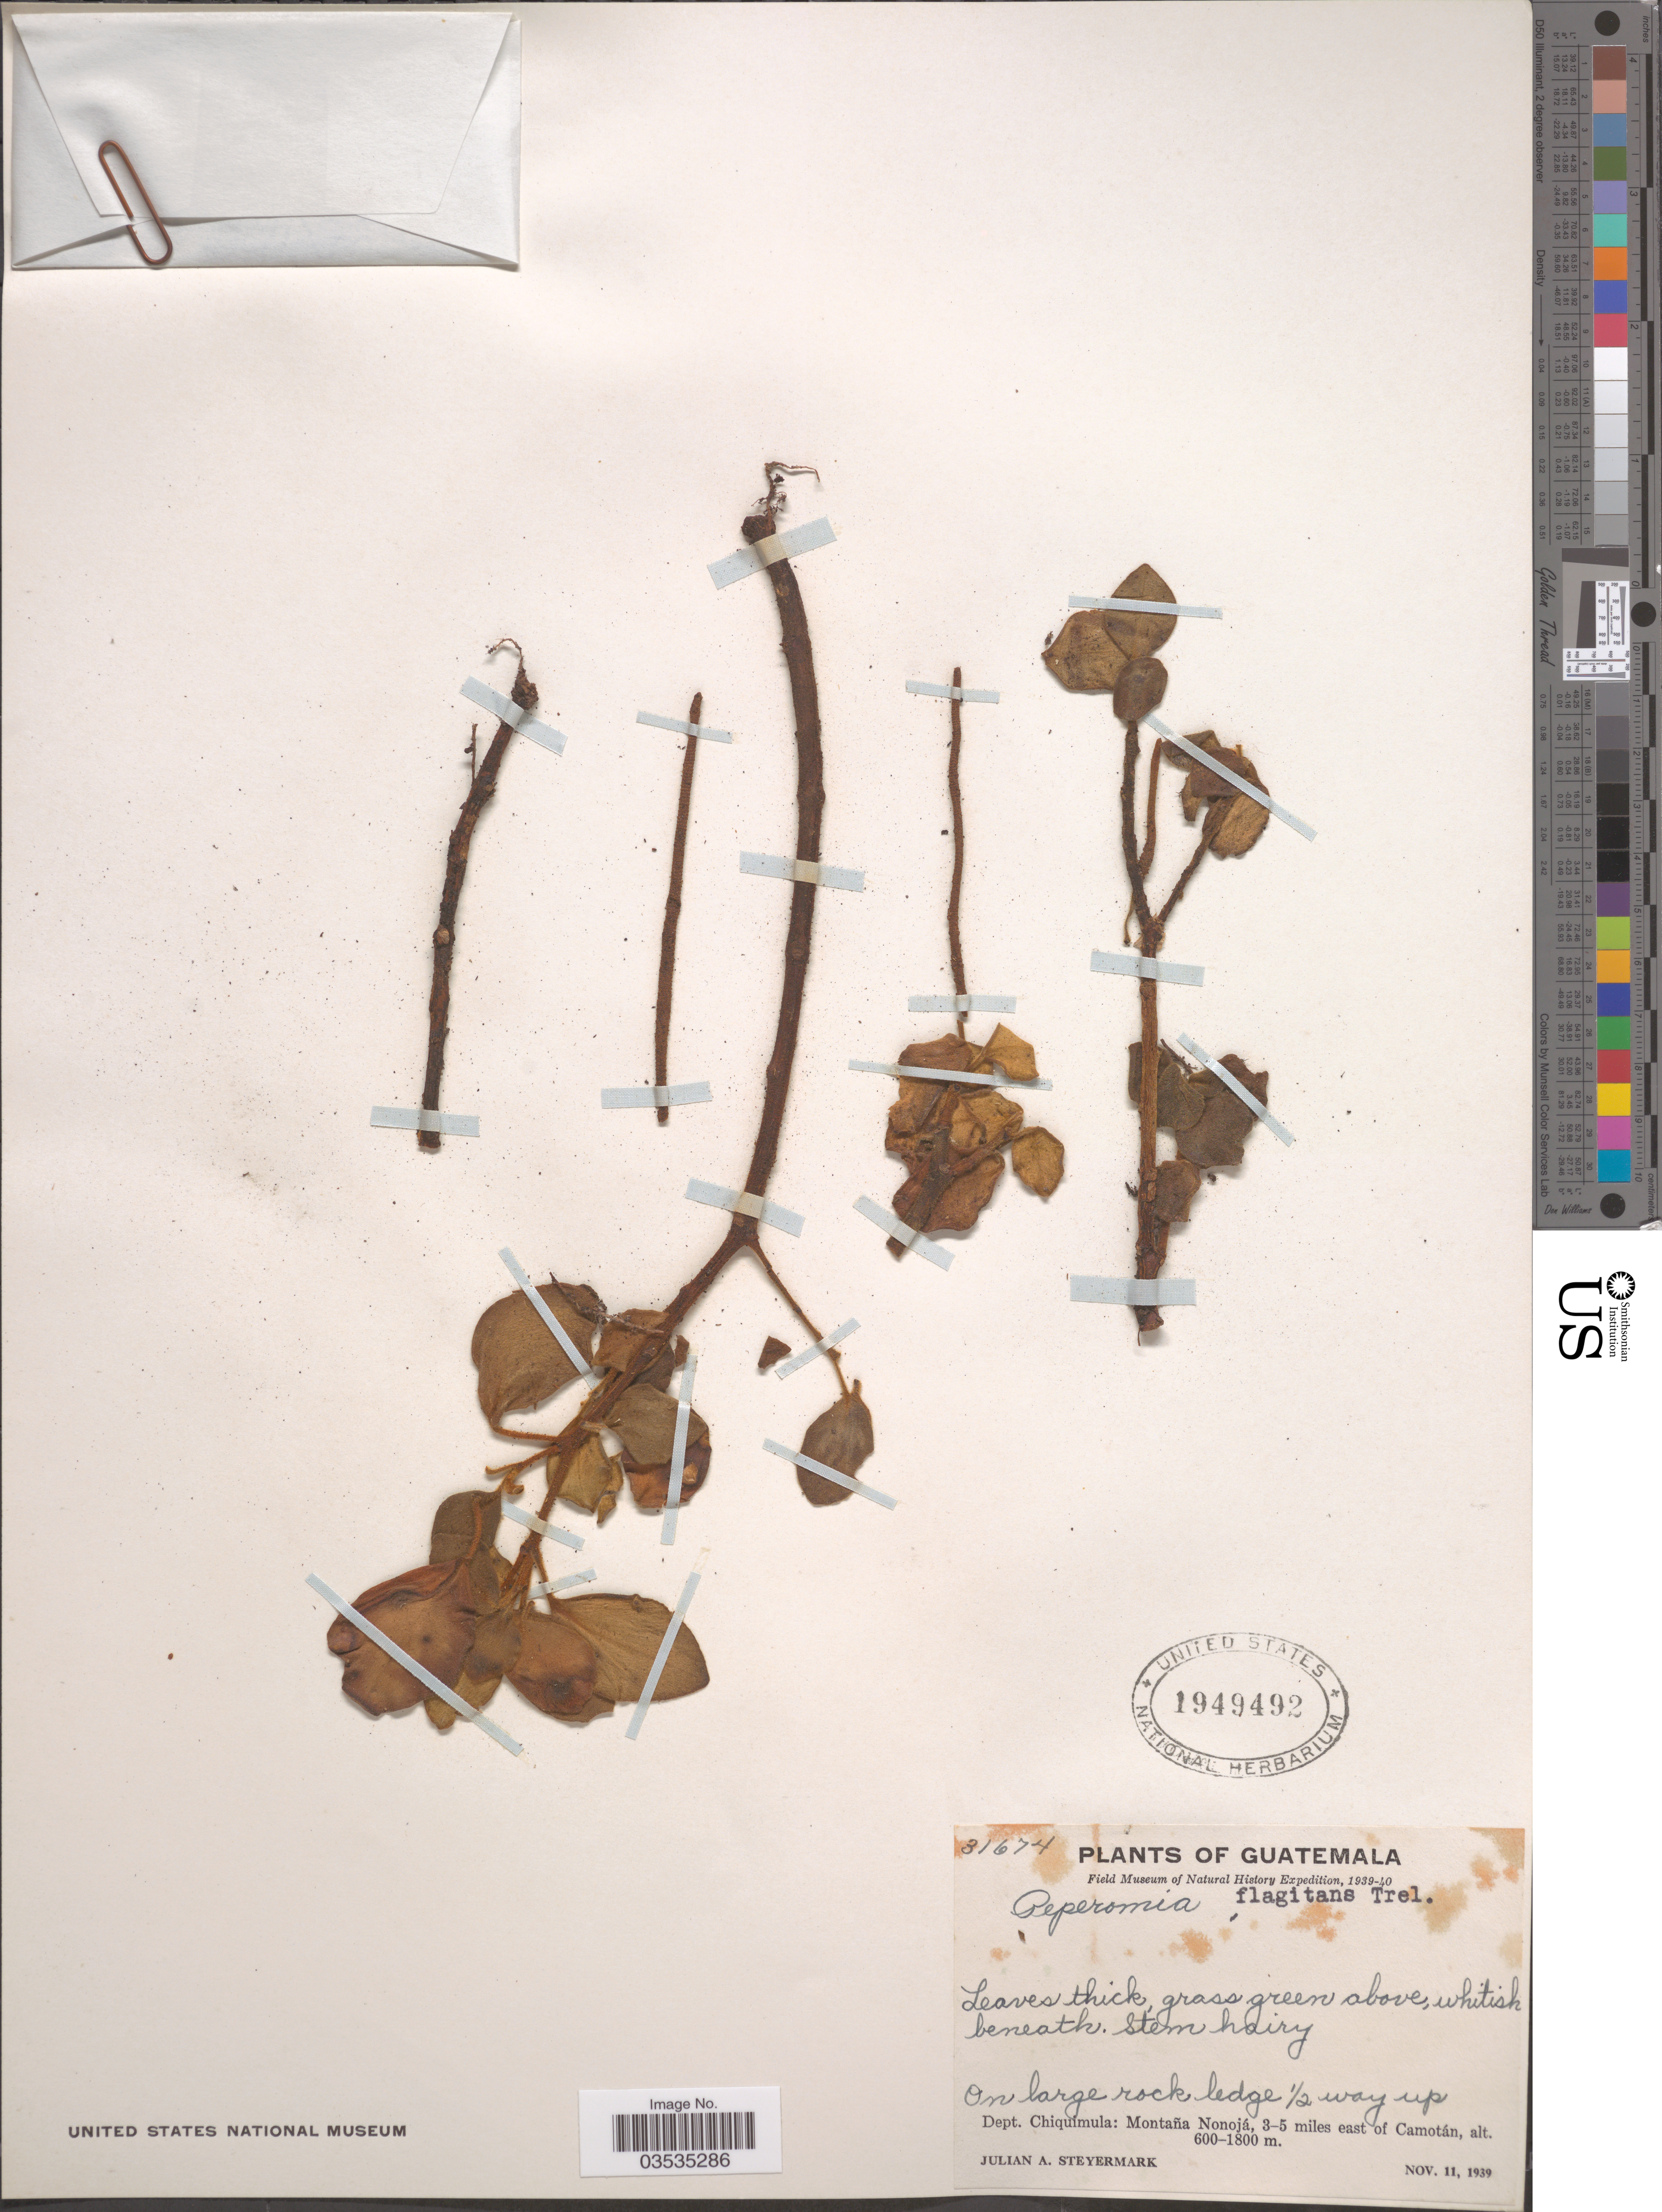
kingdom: Plantae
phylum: Tracheophyta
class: Magnoliopsida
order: Piperales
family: Piperaceae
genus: Peperomia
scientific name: Peperomia hirta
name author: C. DC.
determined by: Jiménez, José Estaban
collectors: J. Steyermark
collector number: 31674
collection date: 1939-11-11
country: Guatemala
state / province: Chiquimula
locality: Dept. Chiquimula: Montaña Nonojá, 3-5 miles east of Camotán.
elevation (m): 600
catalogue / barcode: US 1949492